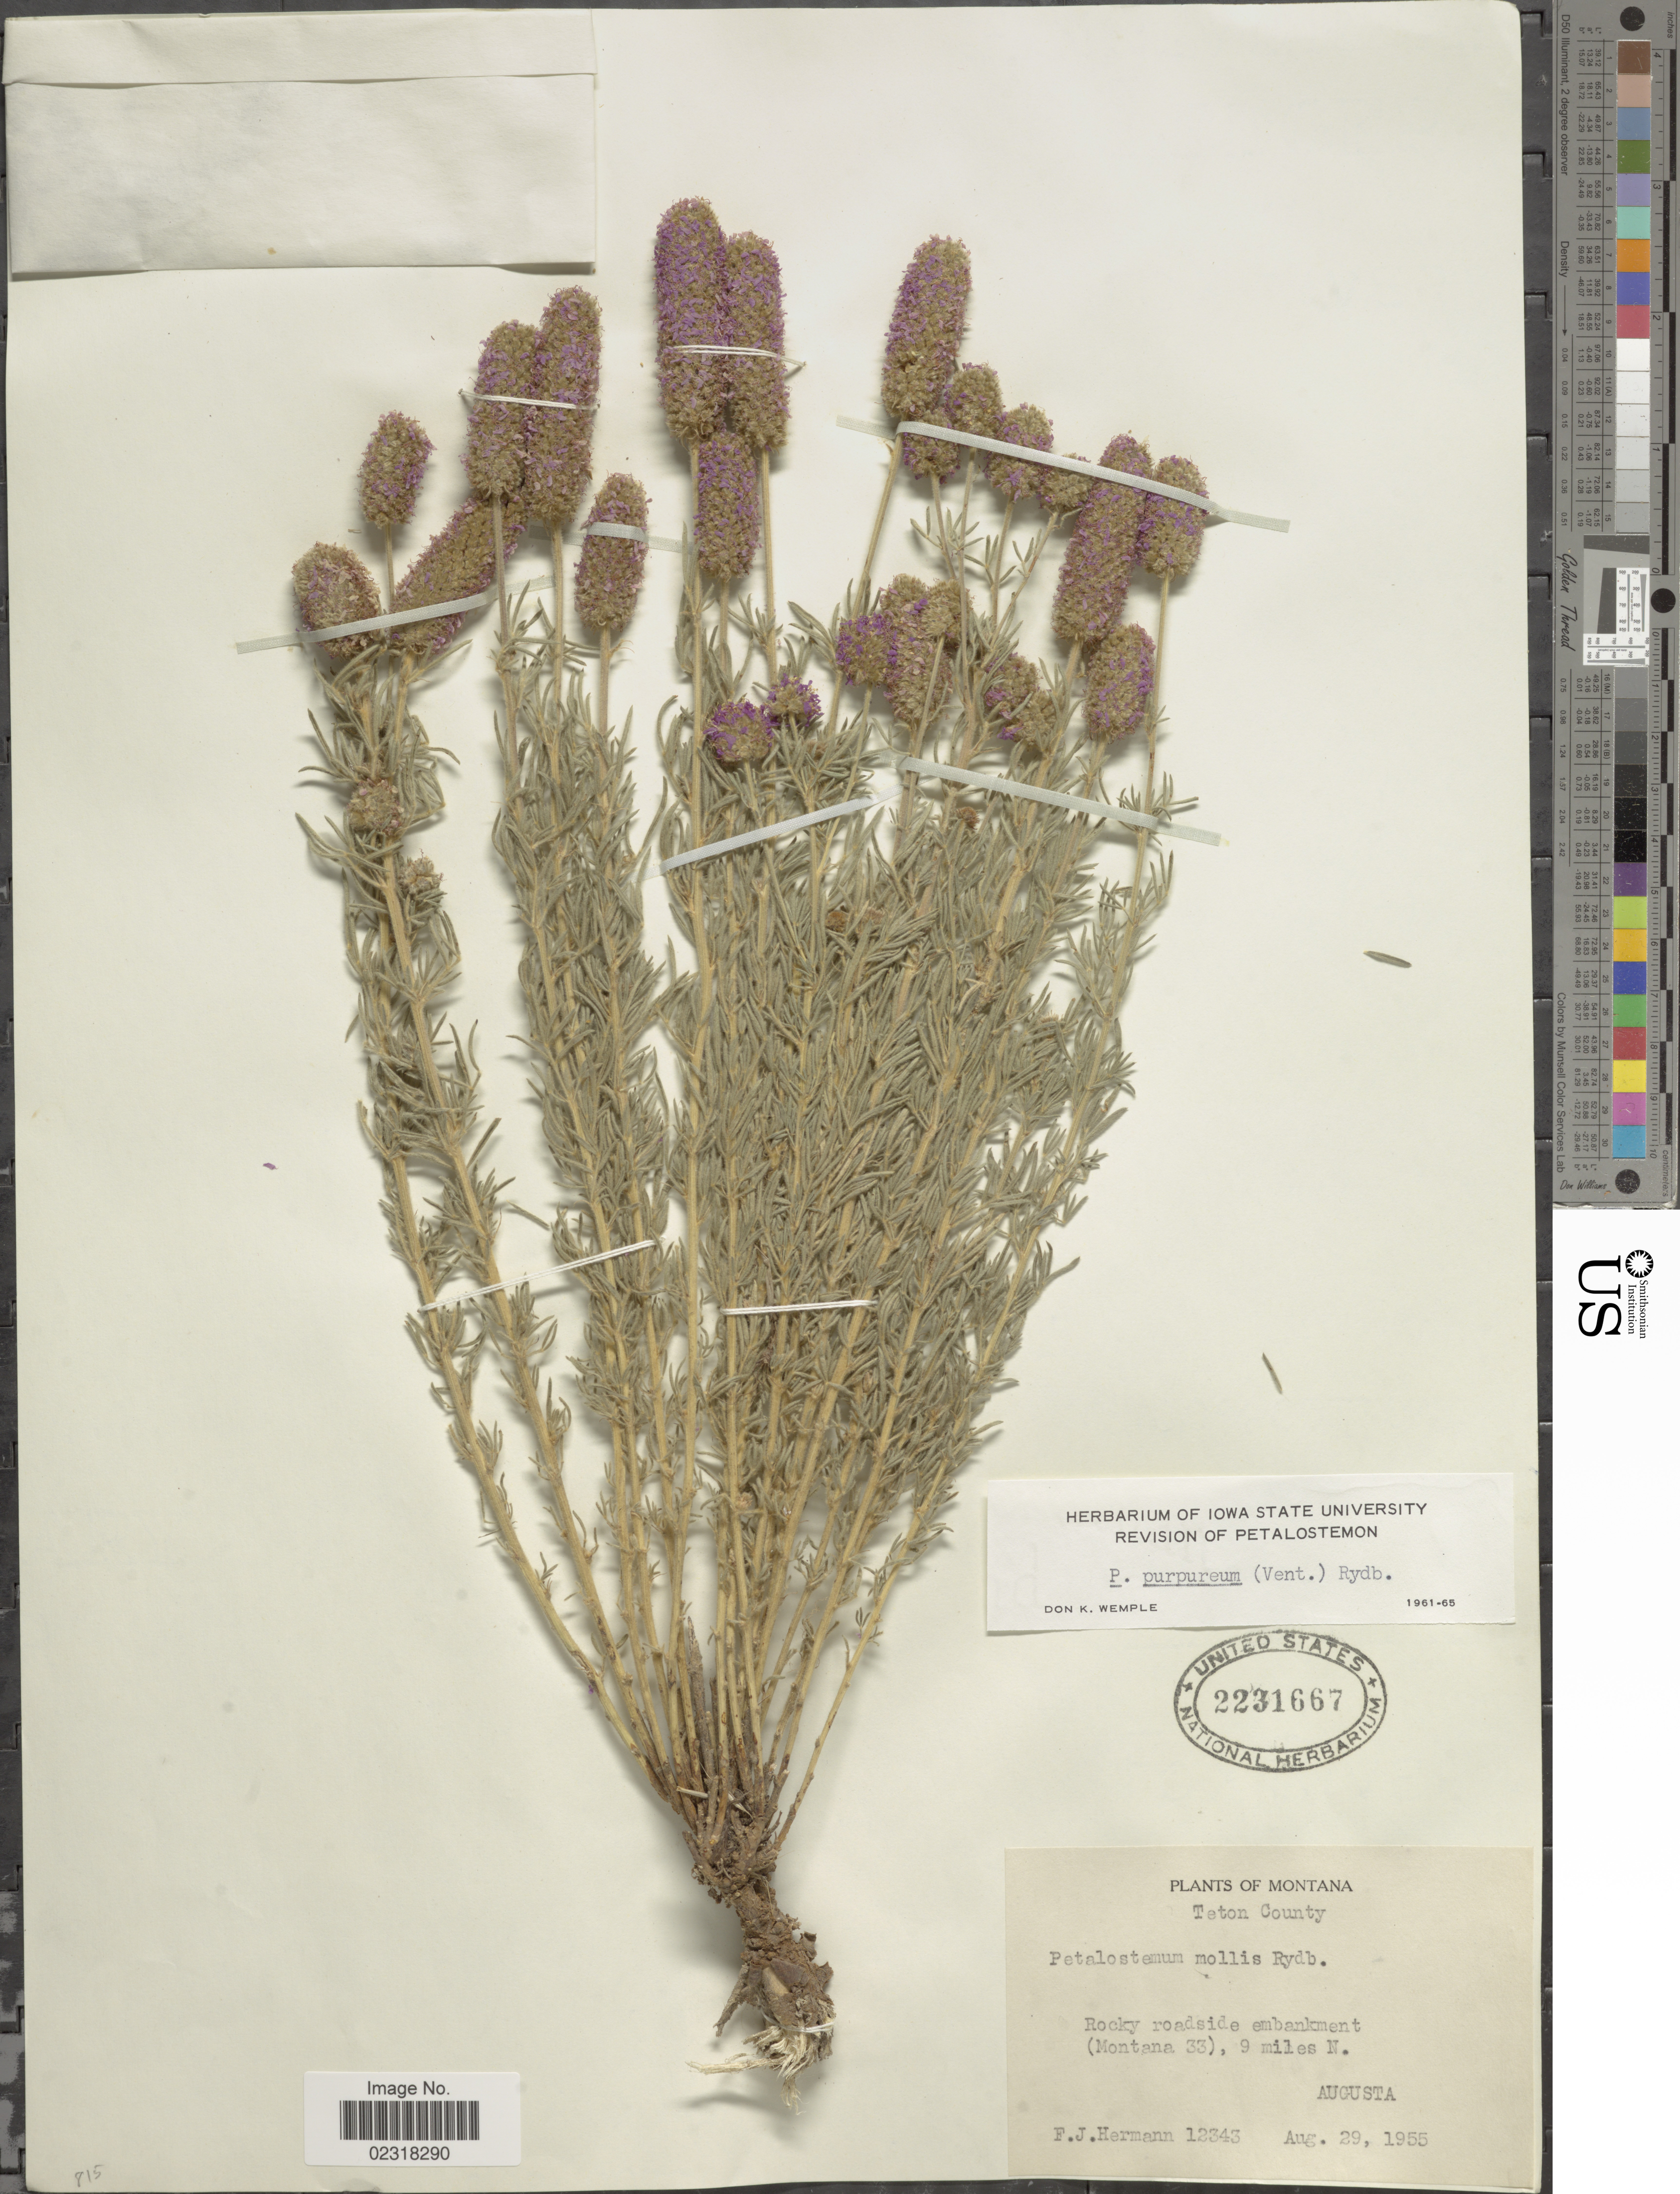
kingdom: Plantae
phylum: Tracheophyta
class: Magnoliopsida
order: Fabales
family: Fabaceae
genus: Dalea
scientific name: Dalea purpurea var. purpurea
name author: Vent.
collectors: F. J. Hermann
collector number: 12343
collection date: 1955-08-29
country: United States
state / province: Montana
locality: Teton County, Rocky roadside embankment (Montana 33), 9 miles N, Augusta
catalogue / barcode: US 2231667